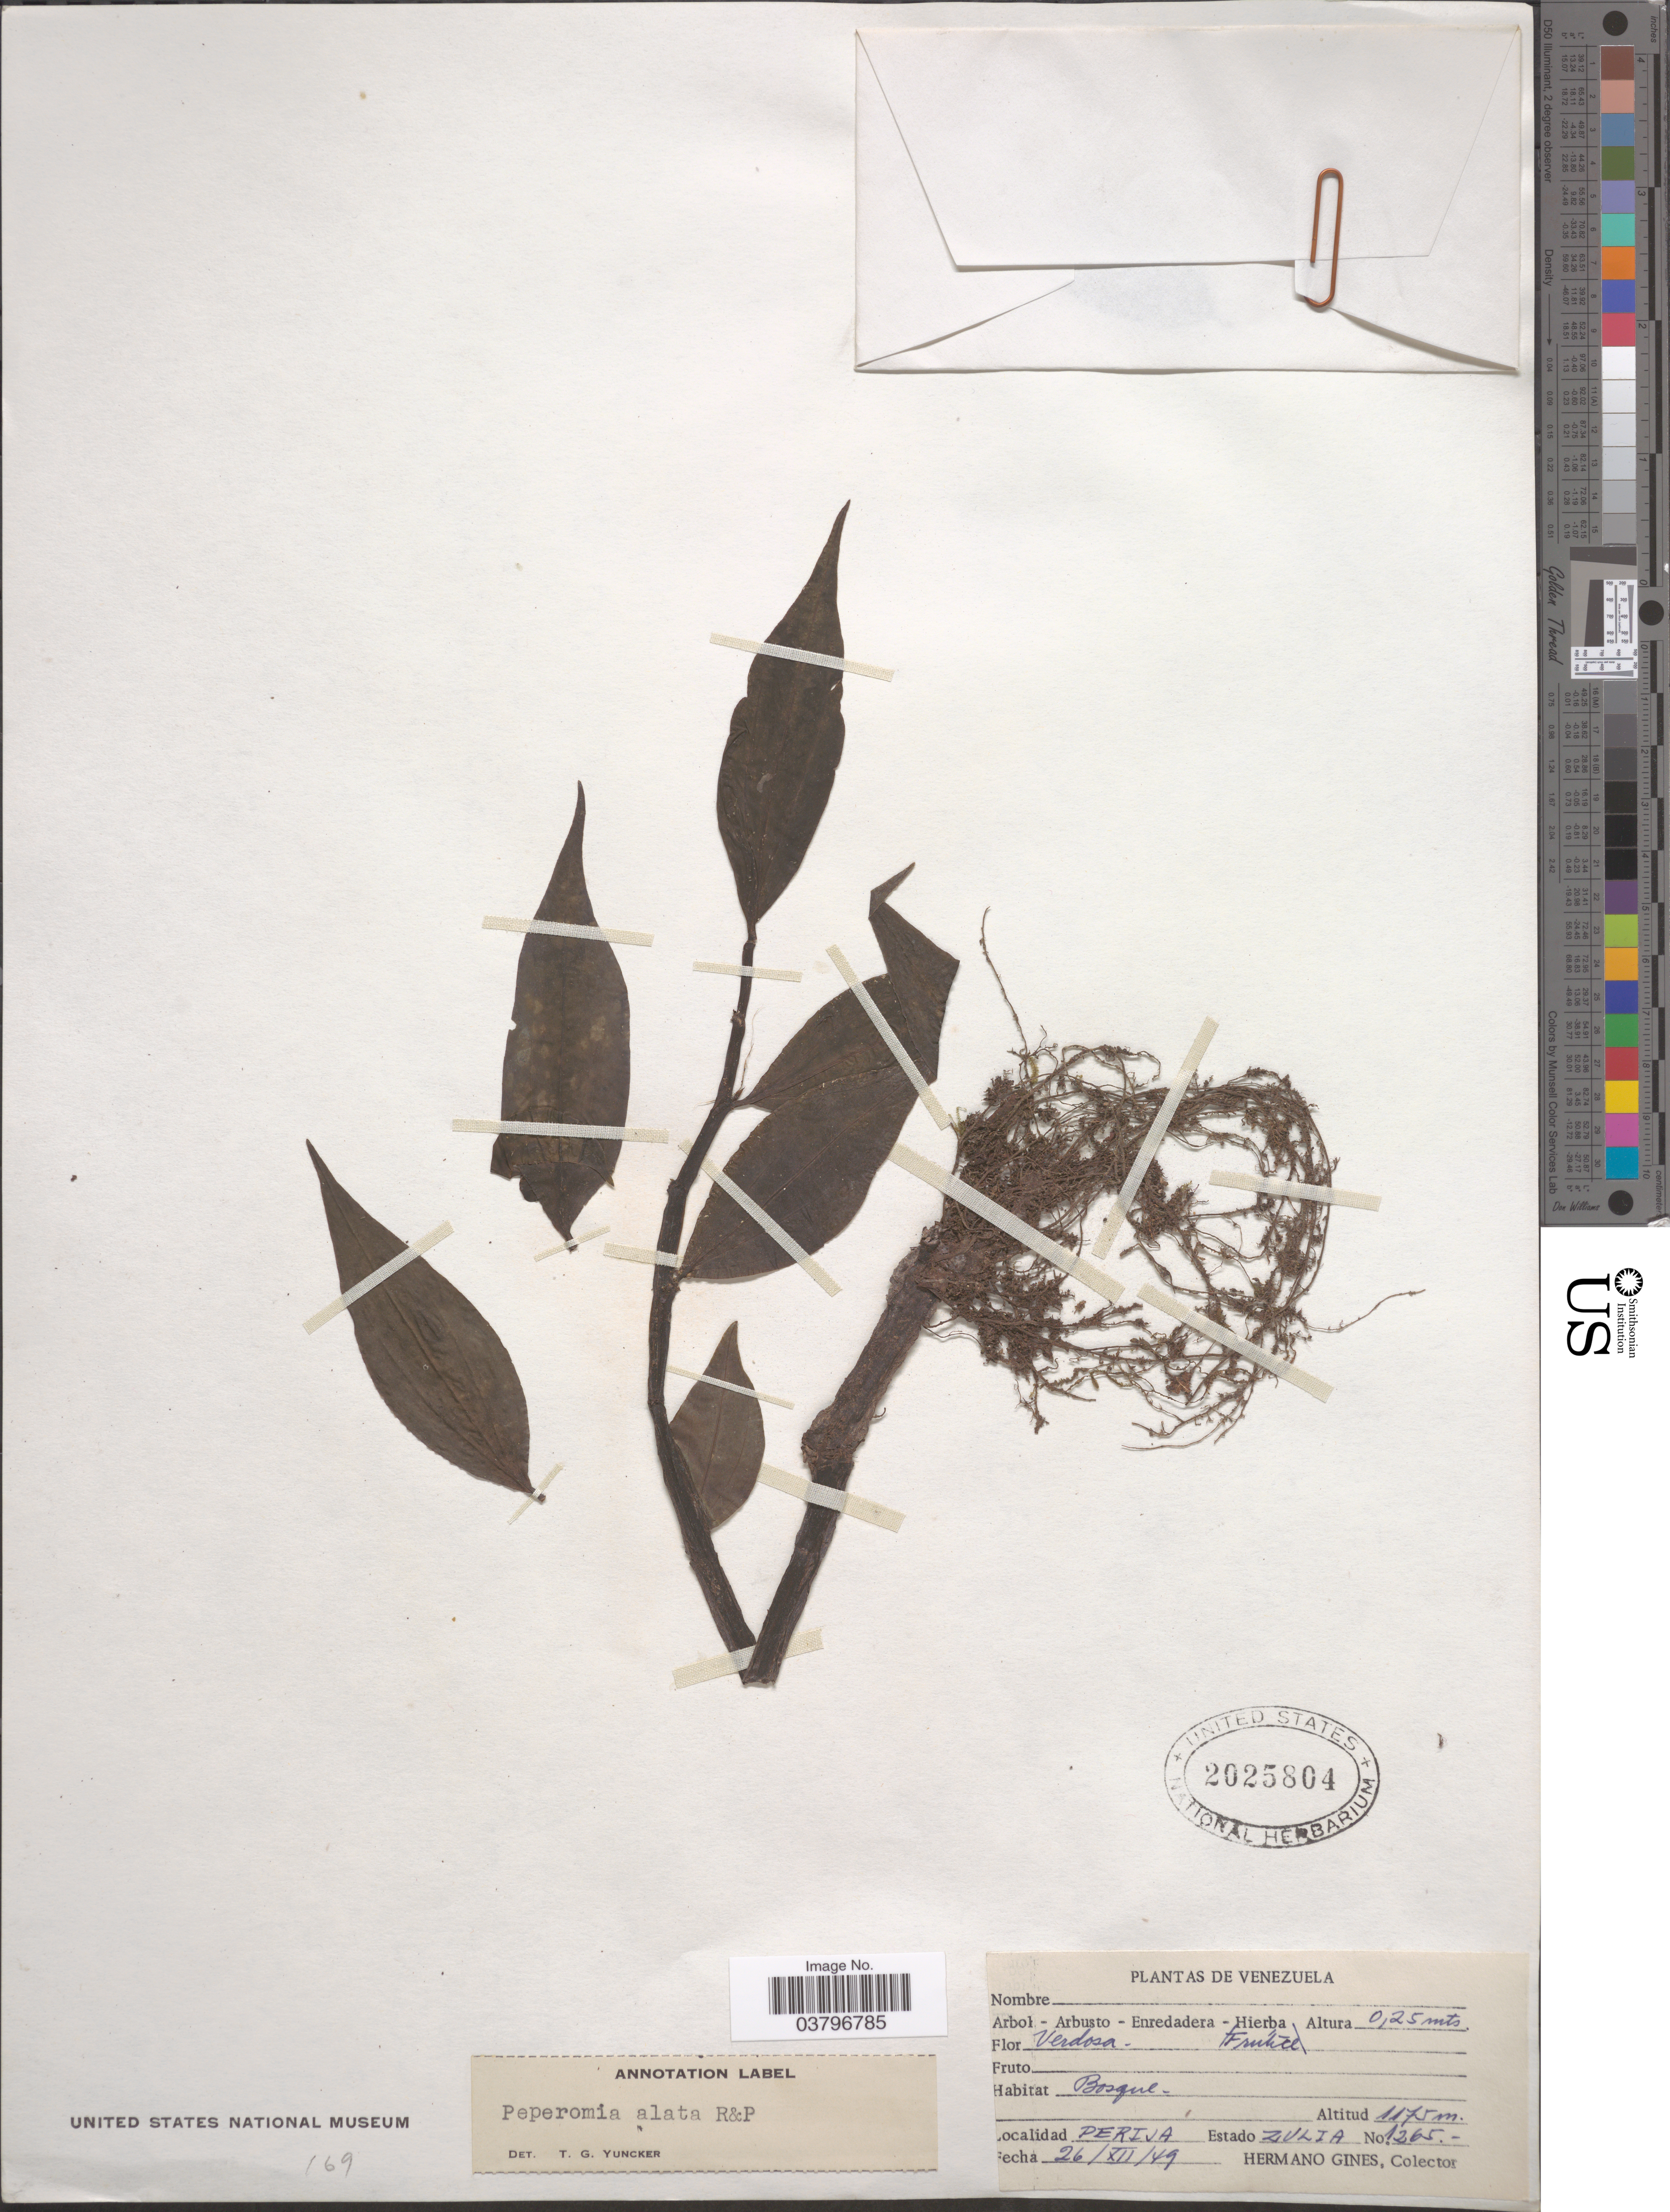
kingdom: Plantae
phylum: Tracheophyta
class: Magnoliopsida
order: Piperales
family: Piperaceae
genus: Peperomia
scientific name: Peperomia alata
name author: Ruiz & Pav.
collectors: Bro. Gines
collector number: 1265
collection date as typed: Transcribed d/m/y: 26/12/49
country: Venezuela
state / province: Zulia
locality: Perija.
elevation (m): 1175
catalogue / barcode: US 2025804